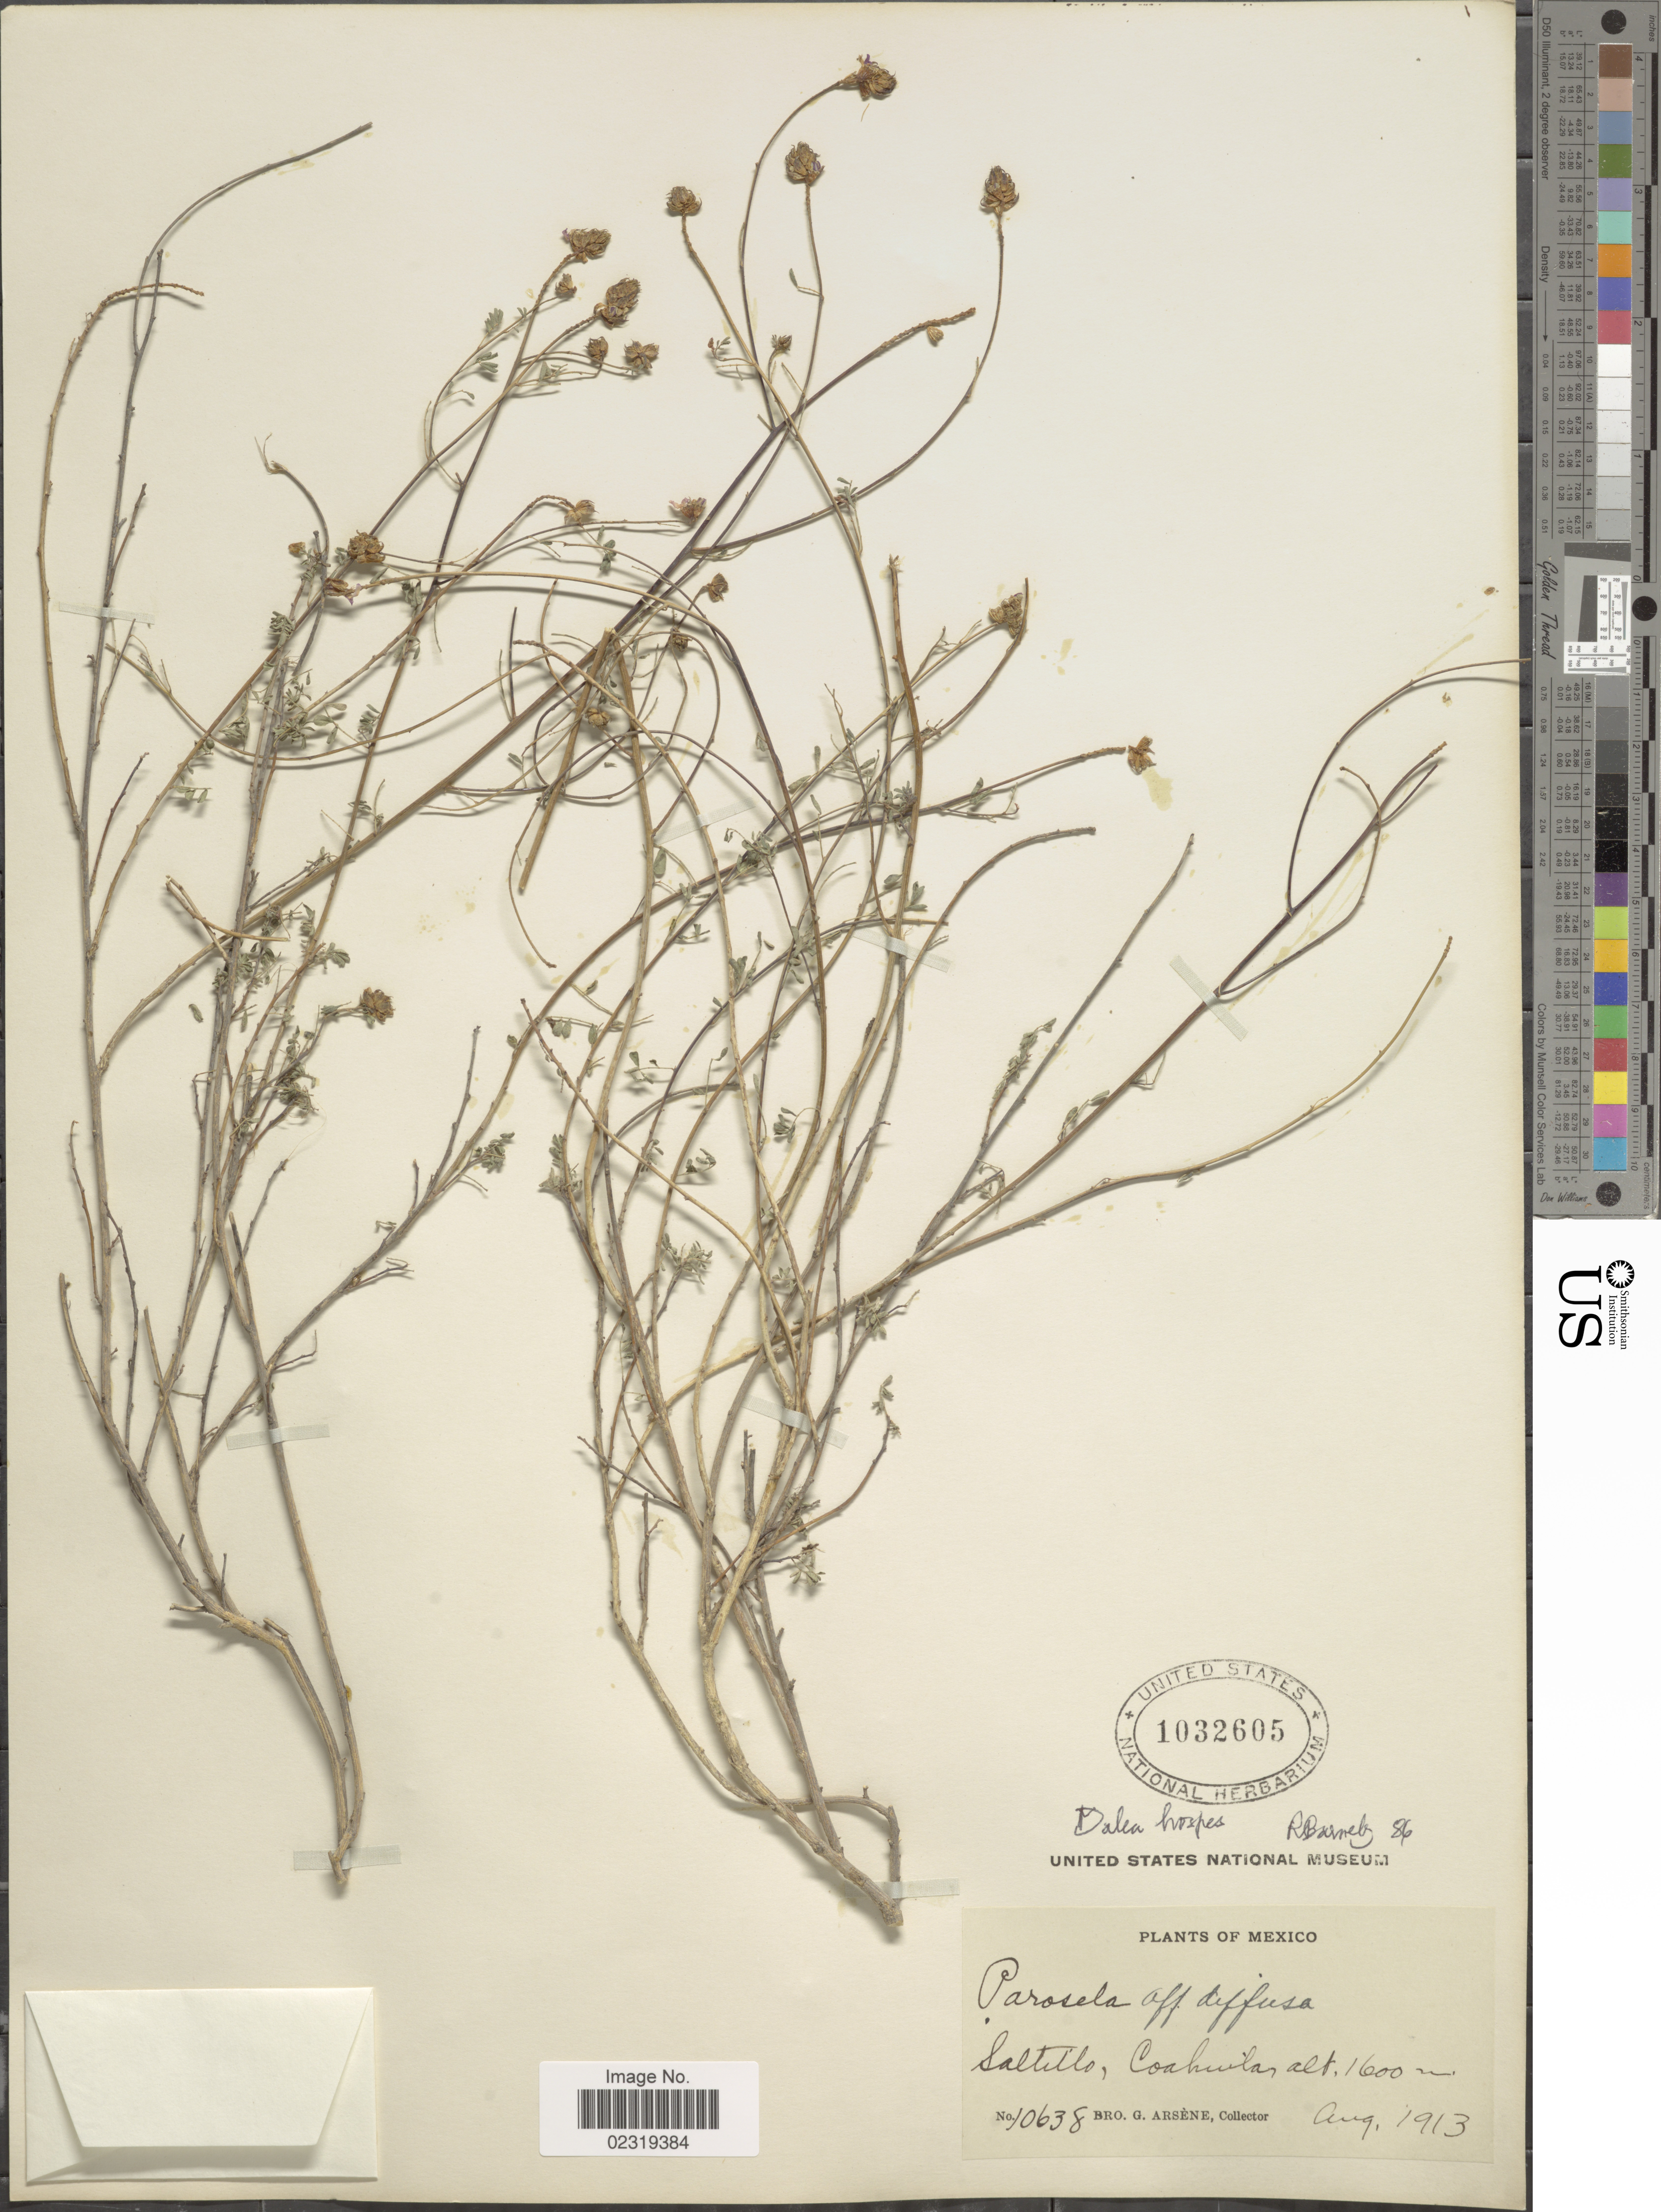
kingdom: Plantae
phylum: Tracheophyta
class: Magnoliopsida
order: Fabales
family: Fabaceae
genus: Dalea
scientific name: Dalea hospes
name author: (Rose) Bullock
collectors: Bro. G. Arsène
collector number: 10638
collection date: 1913-08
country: Mexico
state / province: Coahuila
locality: Saltillo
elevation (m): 1600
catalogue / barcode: US 1032605